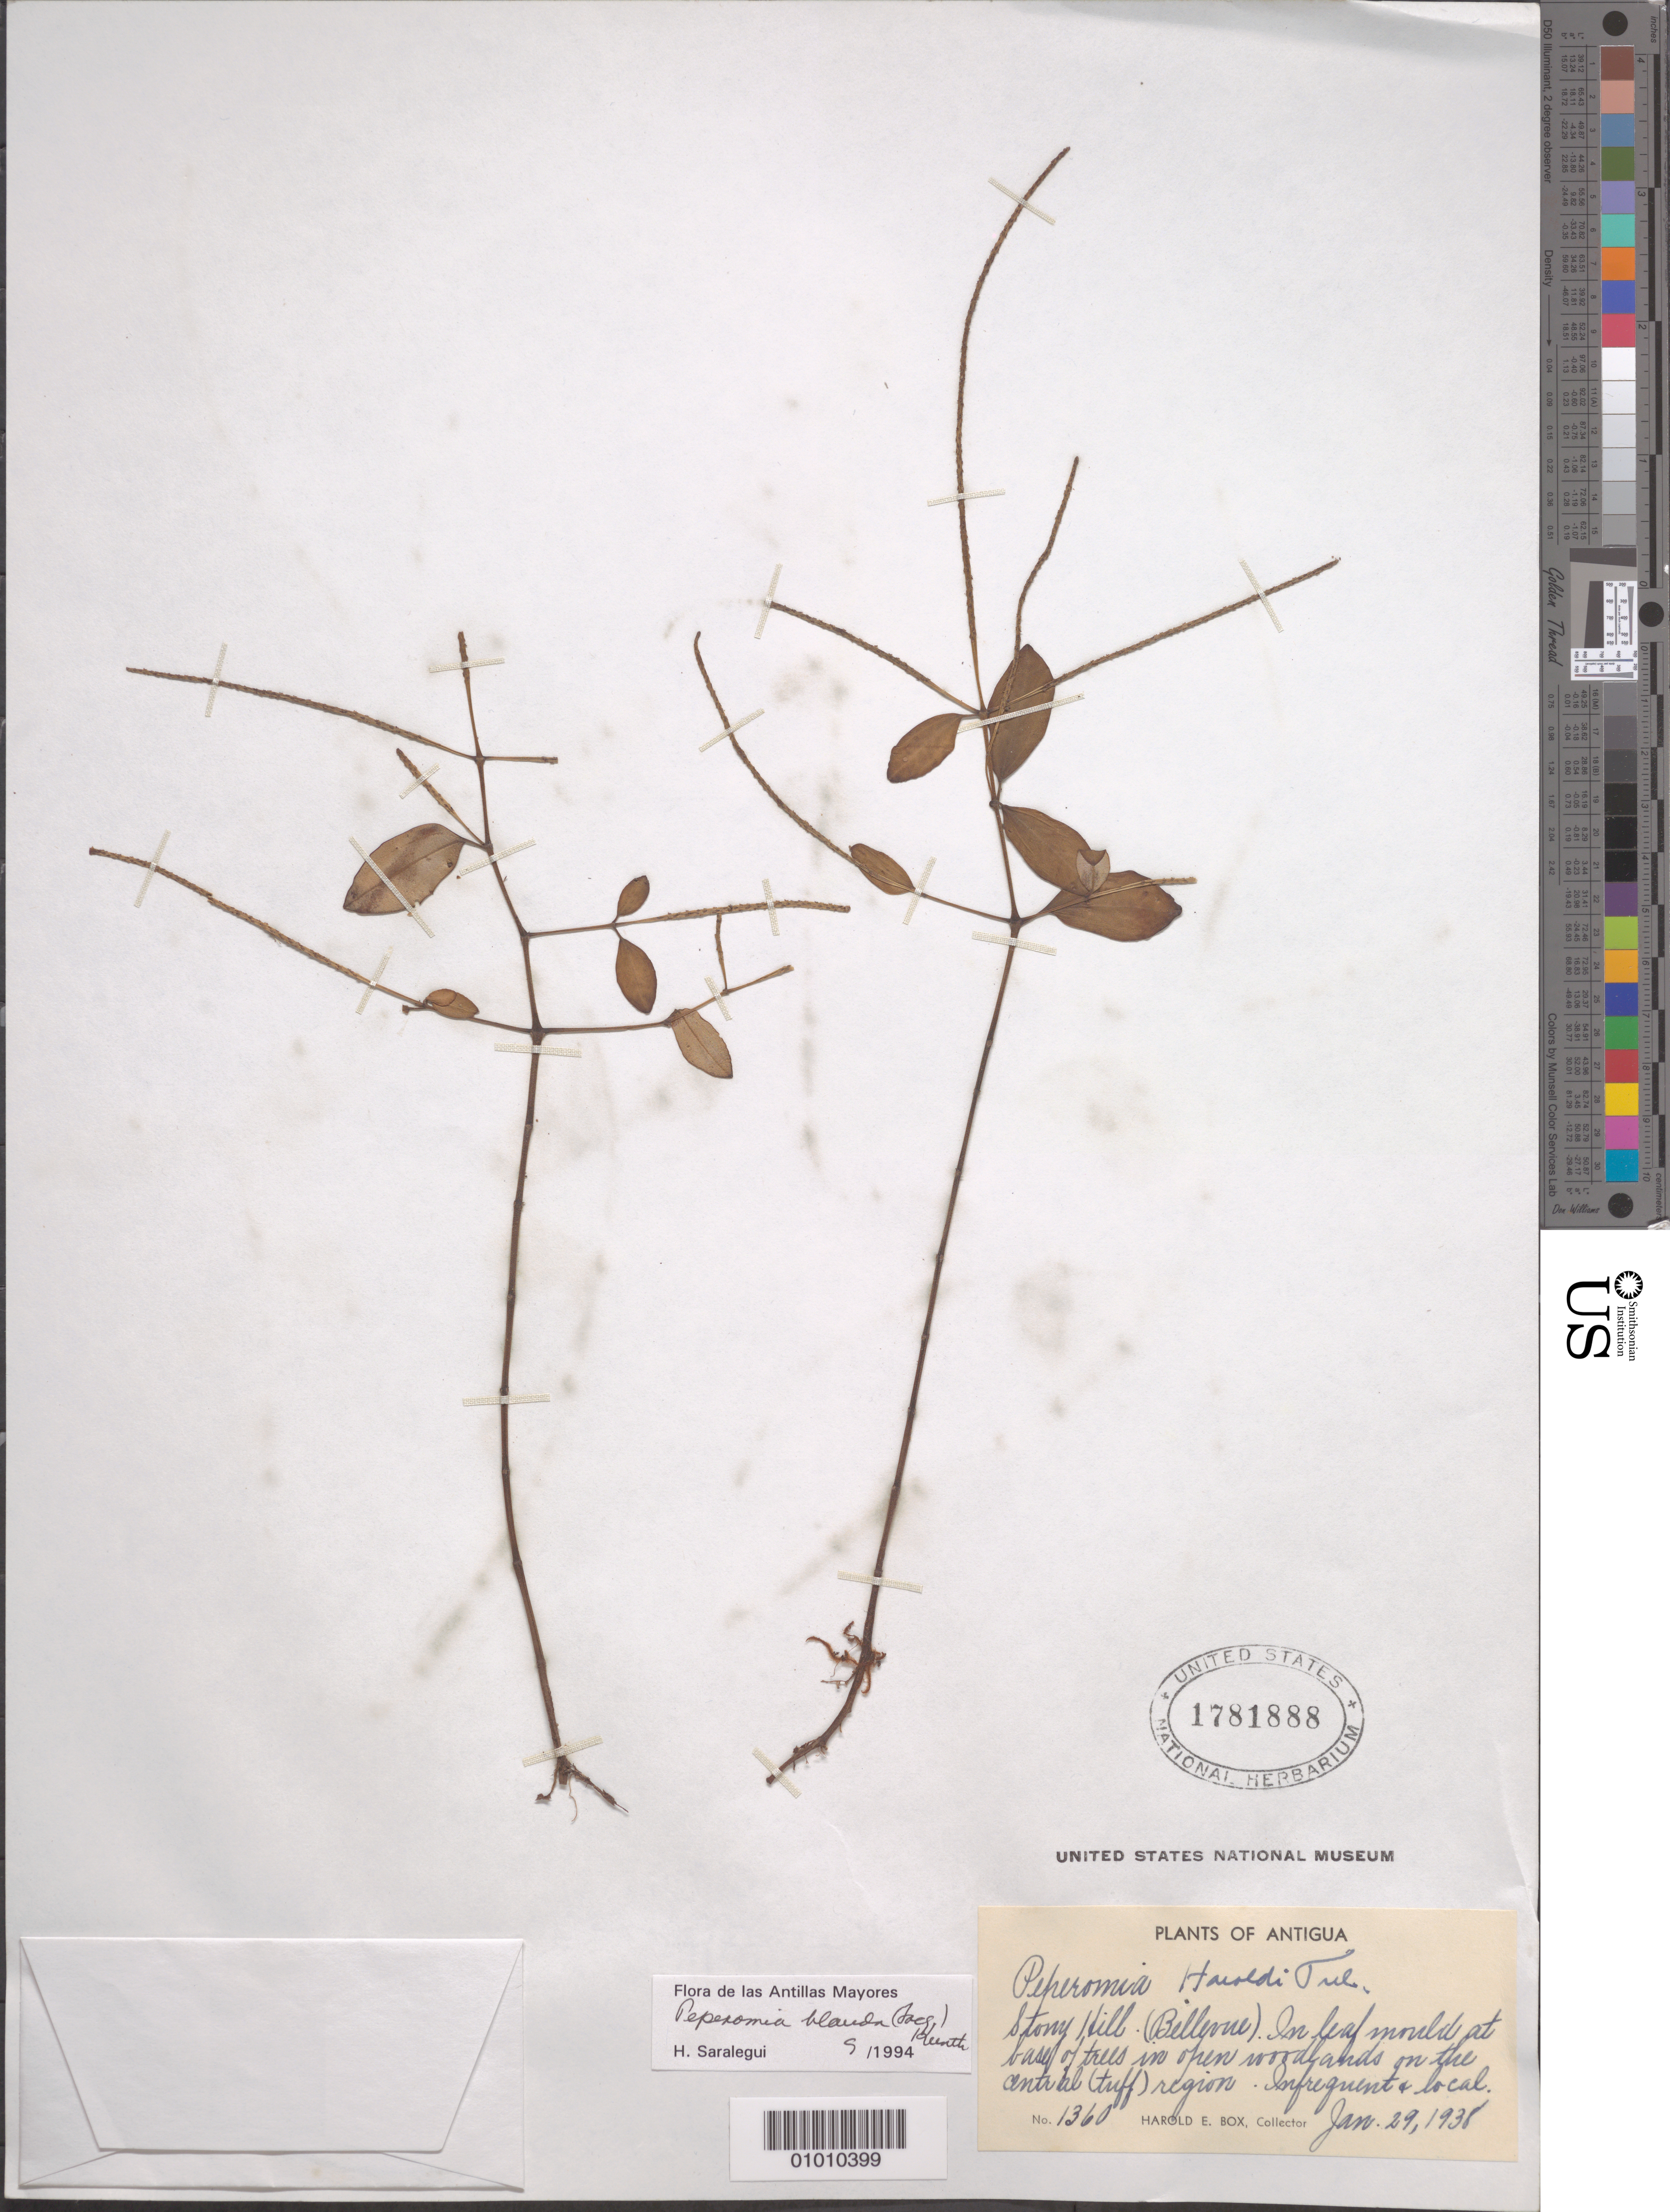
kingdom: Plantae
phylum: Tracheophyta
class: Magnoliopsida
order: Piperales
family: Piperaceae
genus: Peperomia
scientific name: Peperomia haroldi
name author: Trel.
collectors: H. E. Box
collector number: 1360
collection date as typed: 29 Jan 1938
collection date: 1938-01-29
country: Antigua and Barbuda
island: Antigua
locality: Stony Hill in leaf mound at base of trees in open woodlands on the central region.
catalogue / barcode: US 1781888